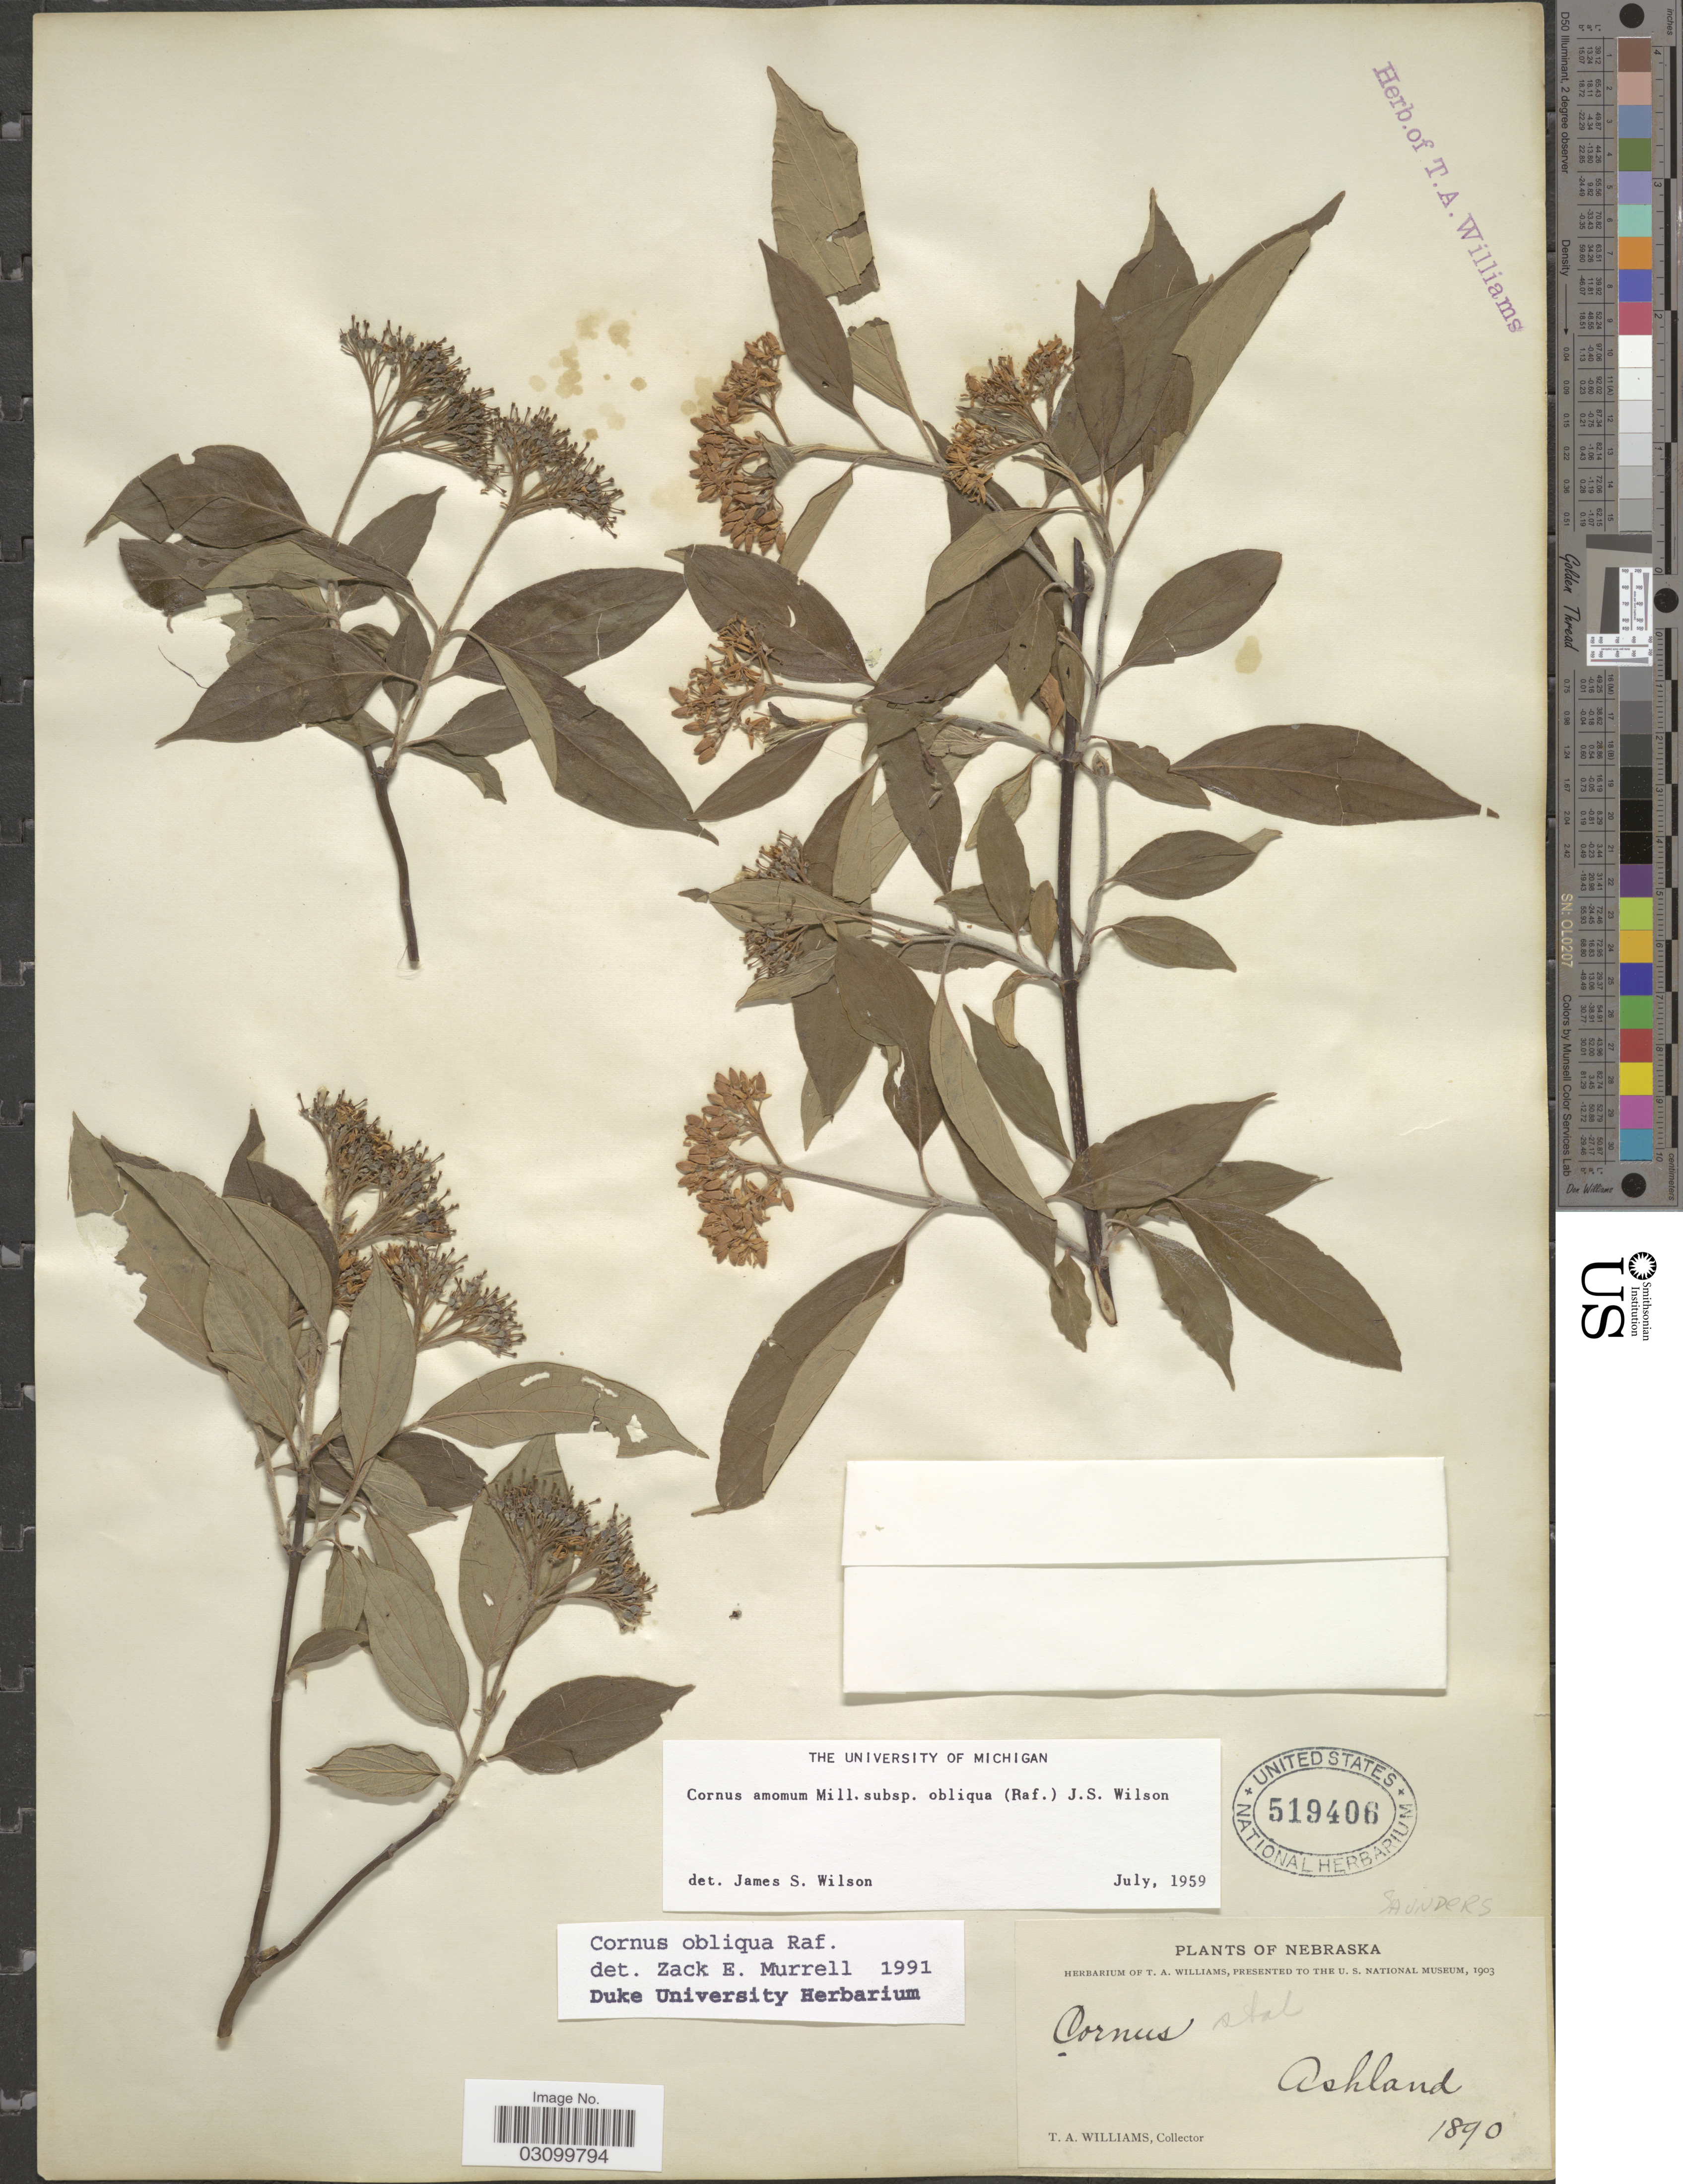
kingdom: Plantae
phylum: Tracheophyta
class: Magnoliopsida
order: Cornales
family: Cornaceae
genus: Cornus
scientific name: Cornus obliqua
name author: Raf.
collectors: T. Williams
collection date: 1890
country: United States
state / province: Nebraska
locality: Ashland.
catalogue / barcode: US 519406